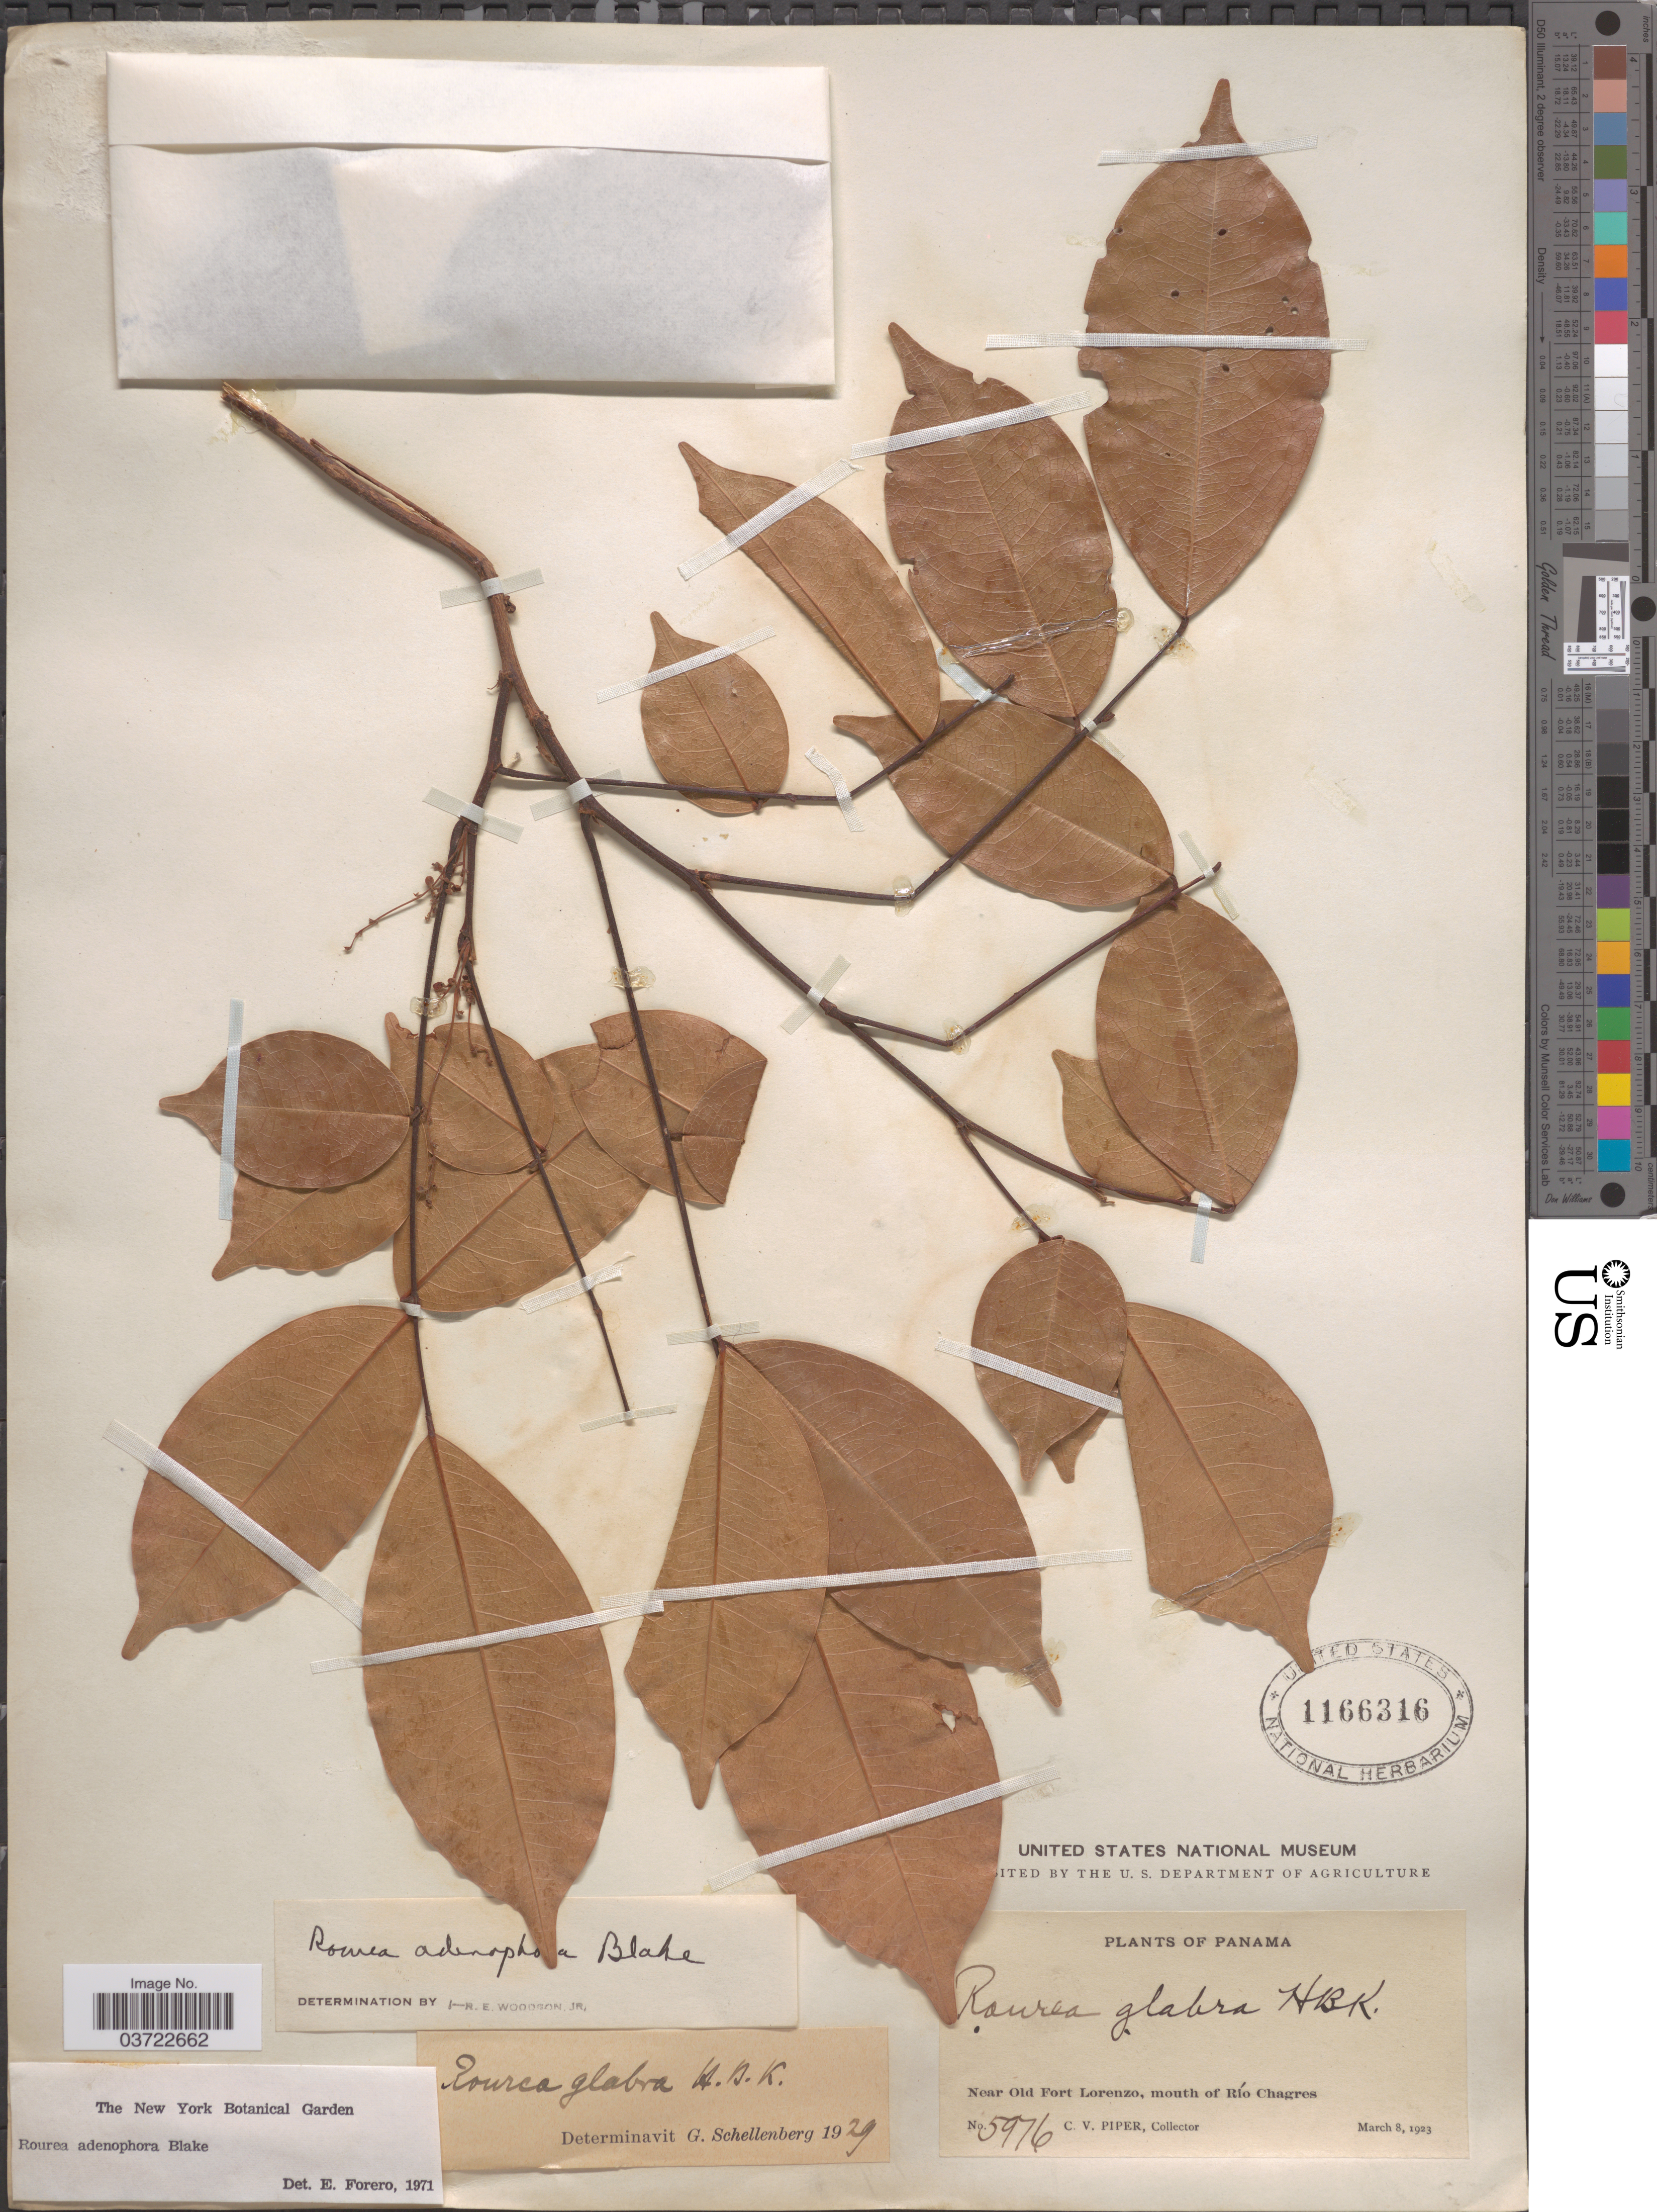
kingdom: Plantae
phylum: Tracheophyta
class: Magnoliopsida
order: Oxalidales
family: Connaraceae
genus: Rourea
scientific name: Rourea adenophora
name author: S.F. Blake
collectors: C. V. Piper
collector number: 5976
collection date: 1923-03-08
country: Panama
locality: Near Old Fort Lorenzo, mouth of Río Chagres.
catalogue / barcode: US 1166316